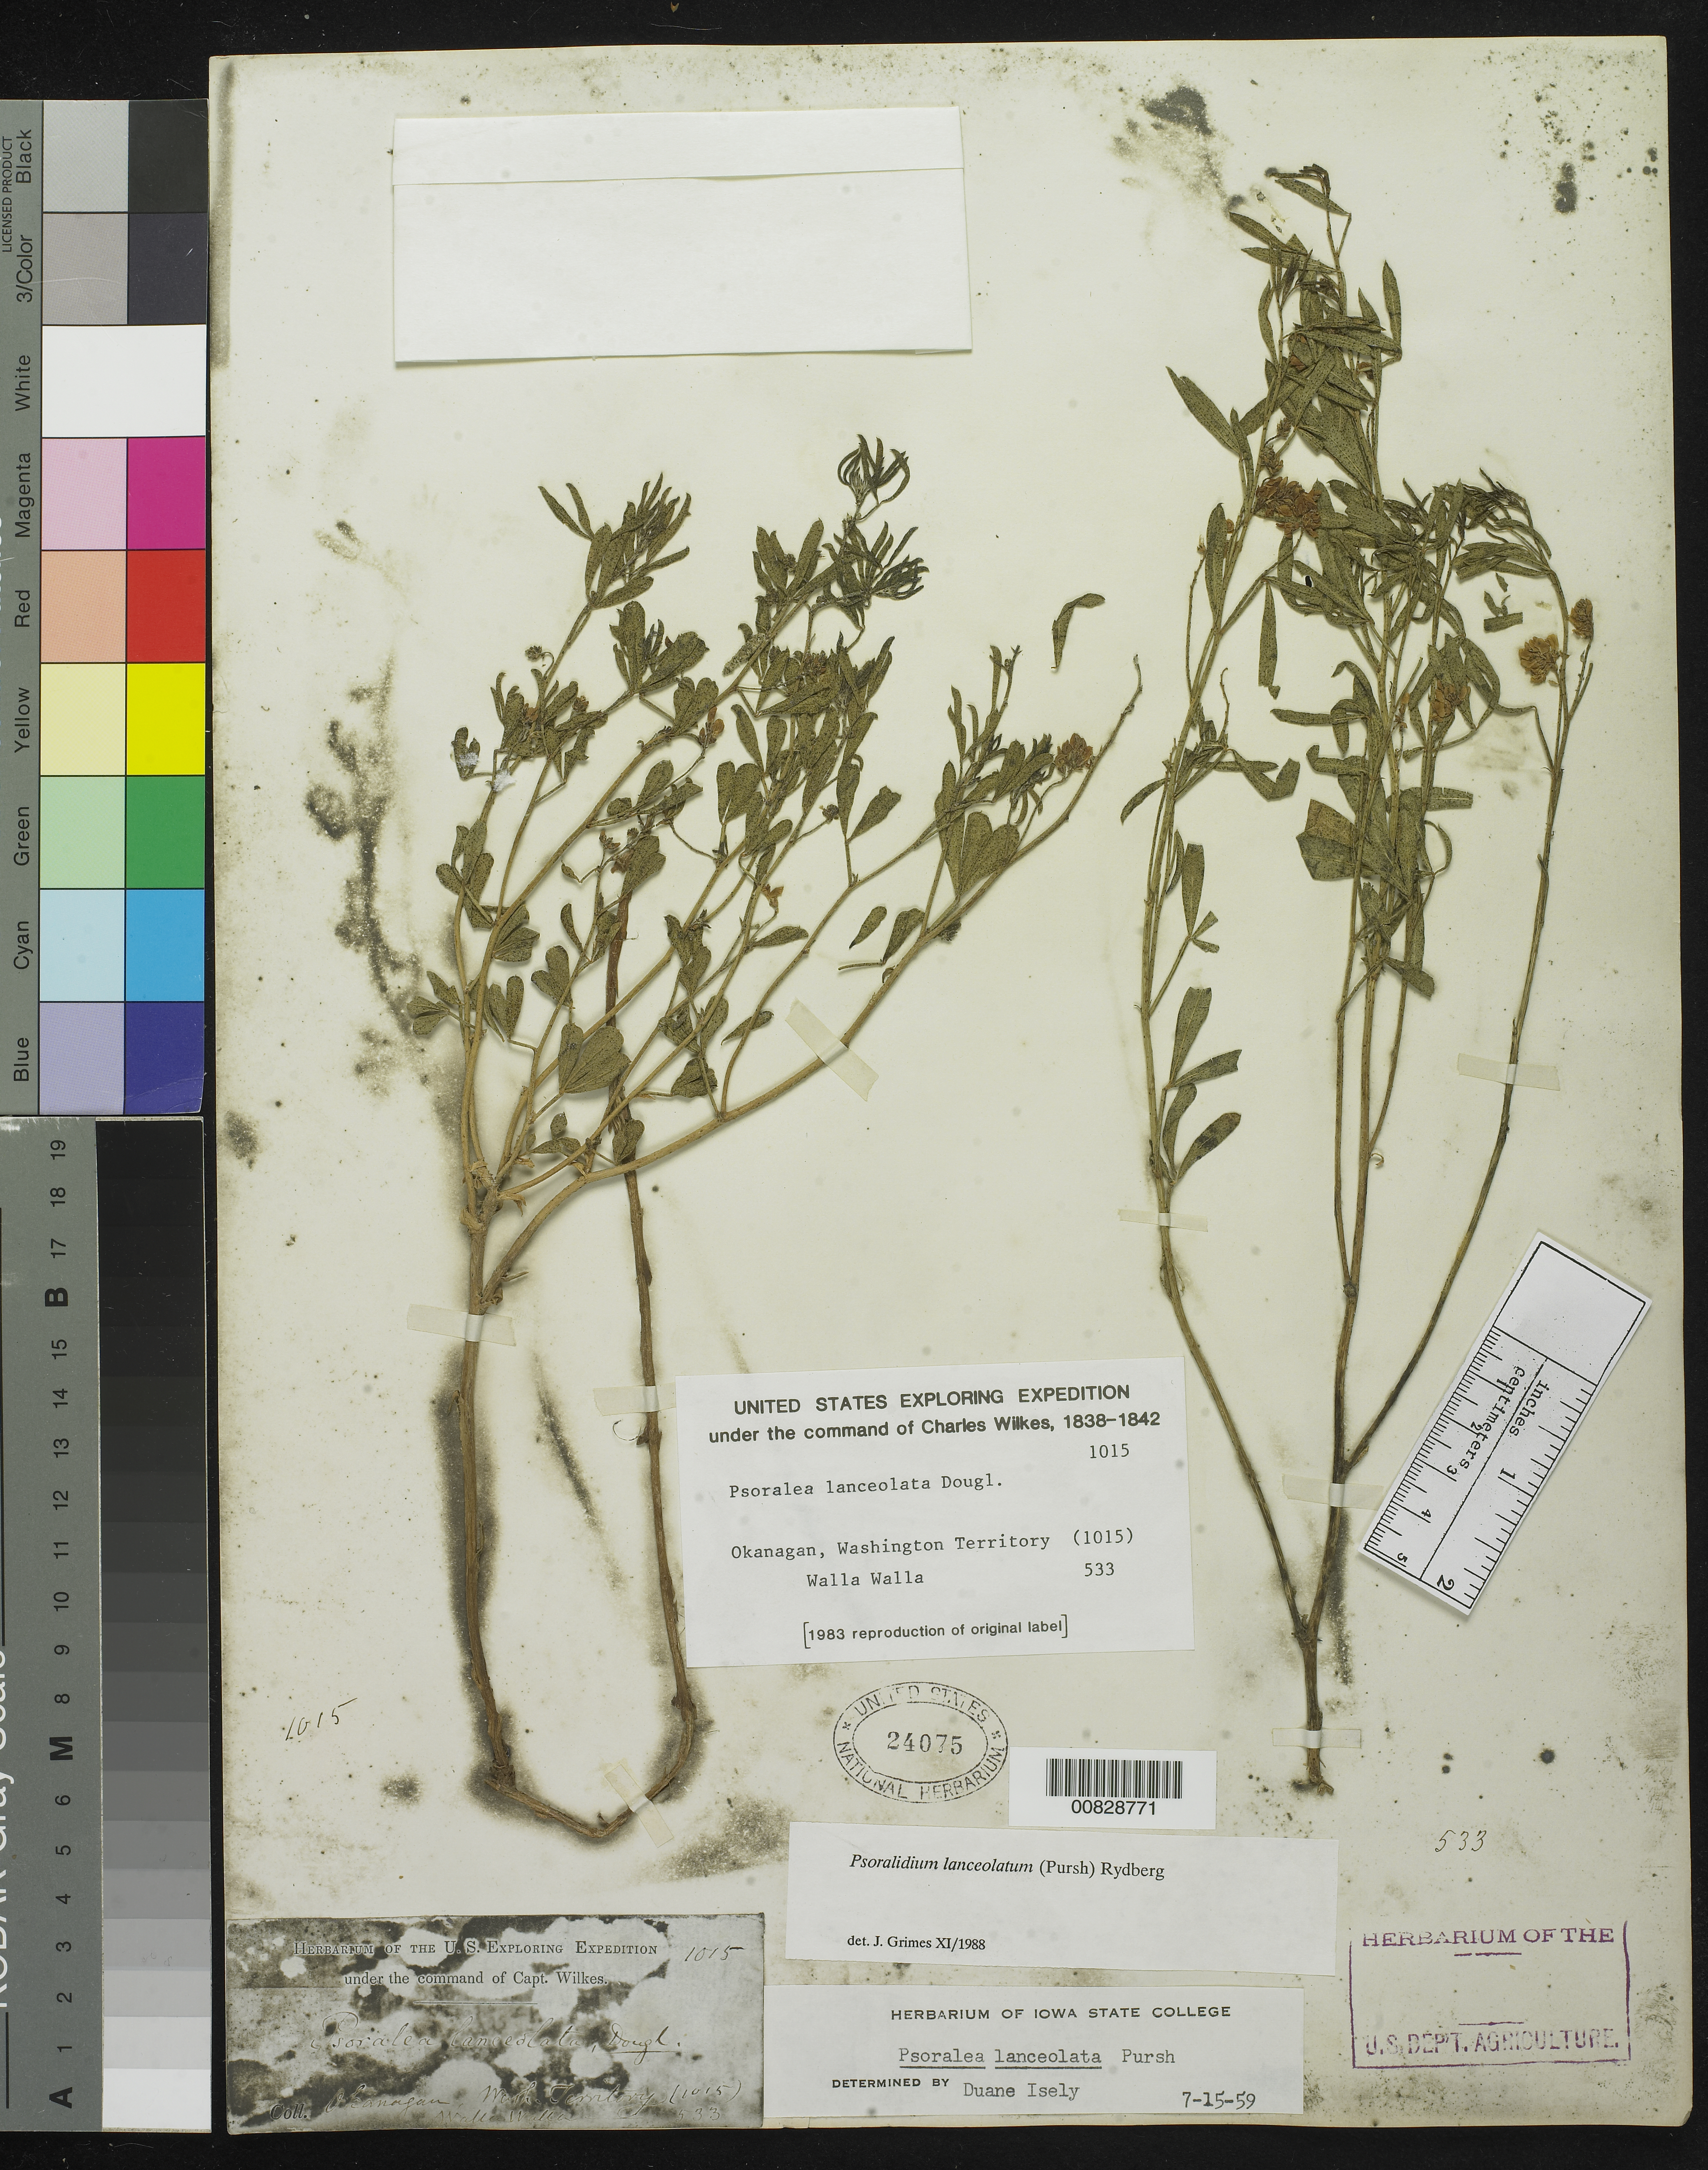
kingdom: Plantae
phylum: Tracheophyta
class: Magnoliopsida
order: Fabales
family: Fabaceae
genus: Ladeania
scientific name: Ladeania lanceolata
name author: (Pursh) A.N. Egan & Reveal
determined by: Egan, Ashley N., (US), Smithsonian Institution - National Museum of Natural History (UNITED STATES)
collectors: Wilkes Explor. Exped.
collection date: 1838/1842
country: United States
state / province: Washington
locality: Okanagan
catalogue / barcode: US 24075